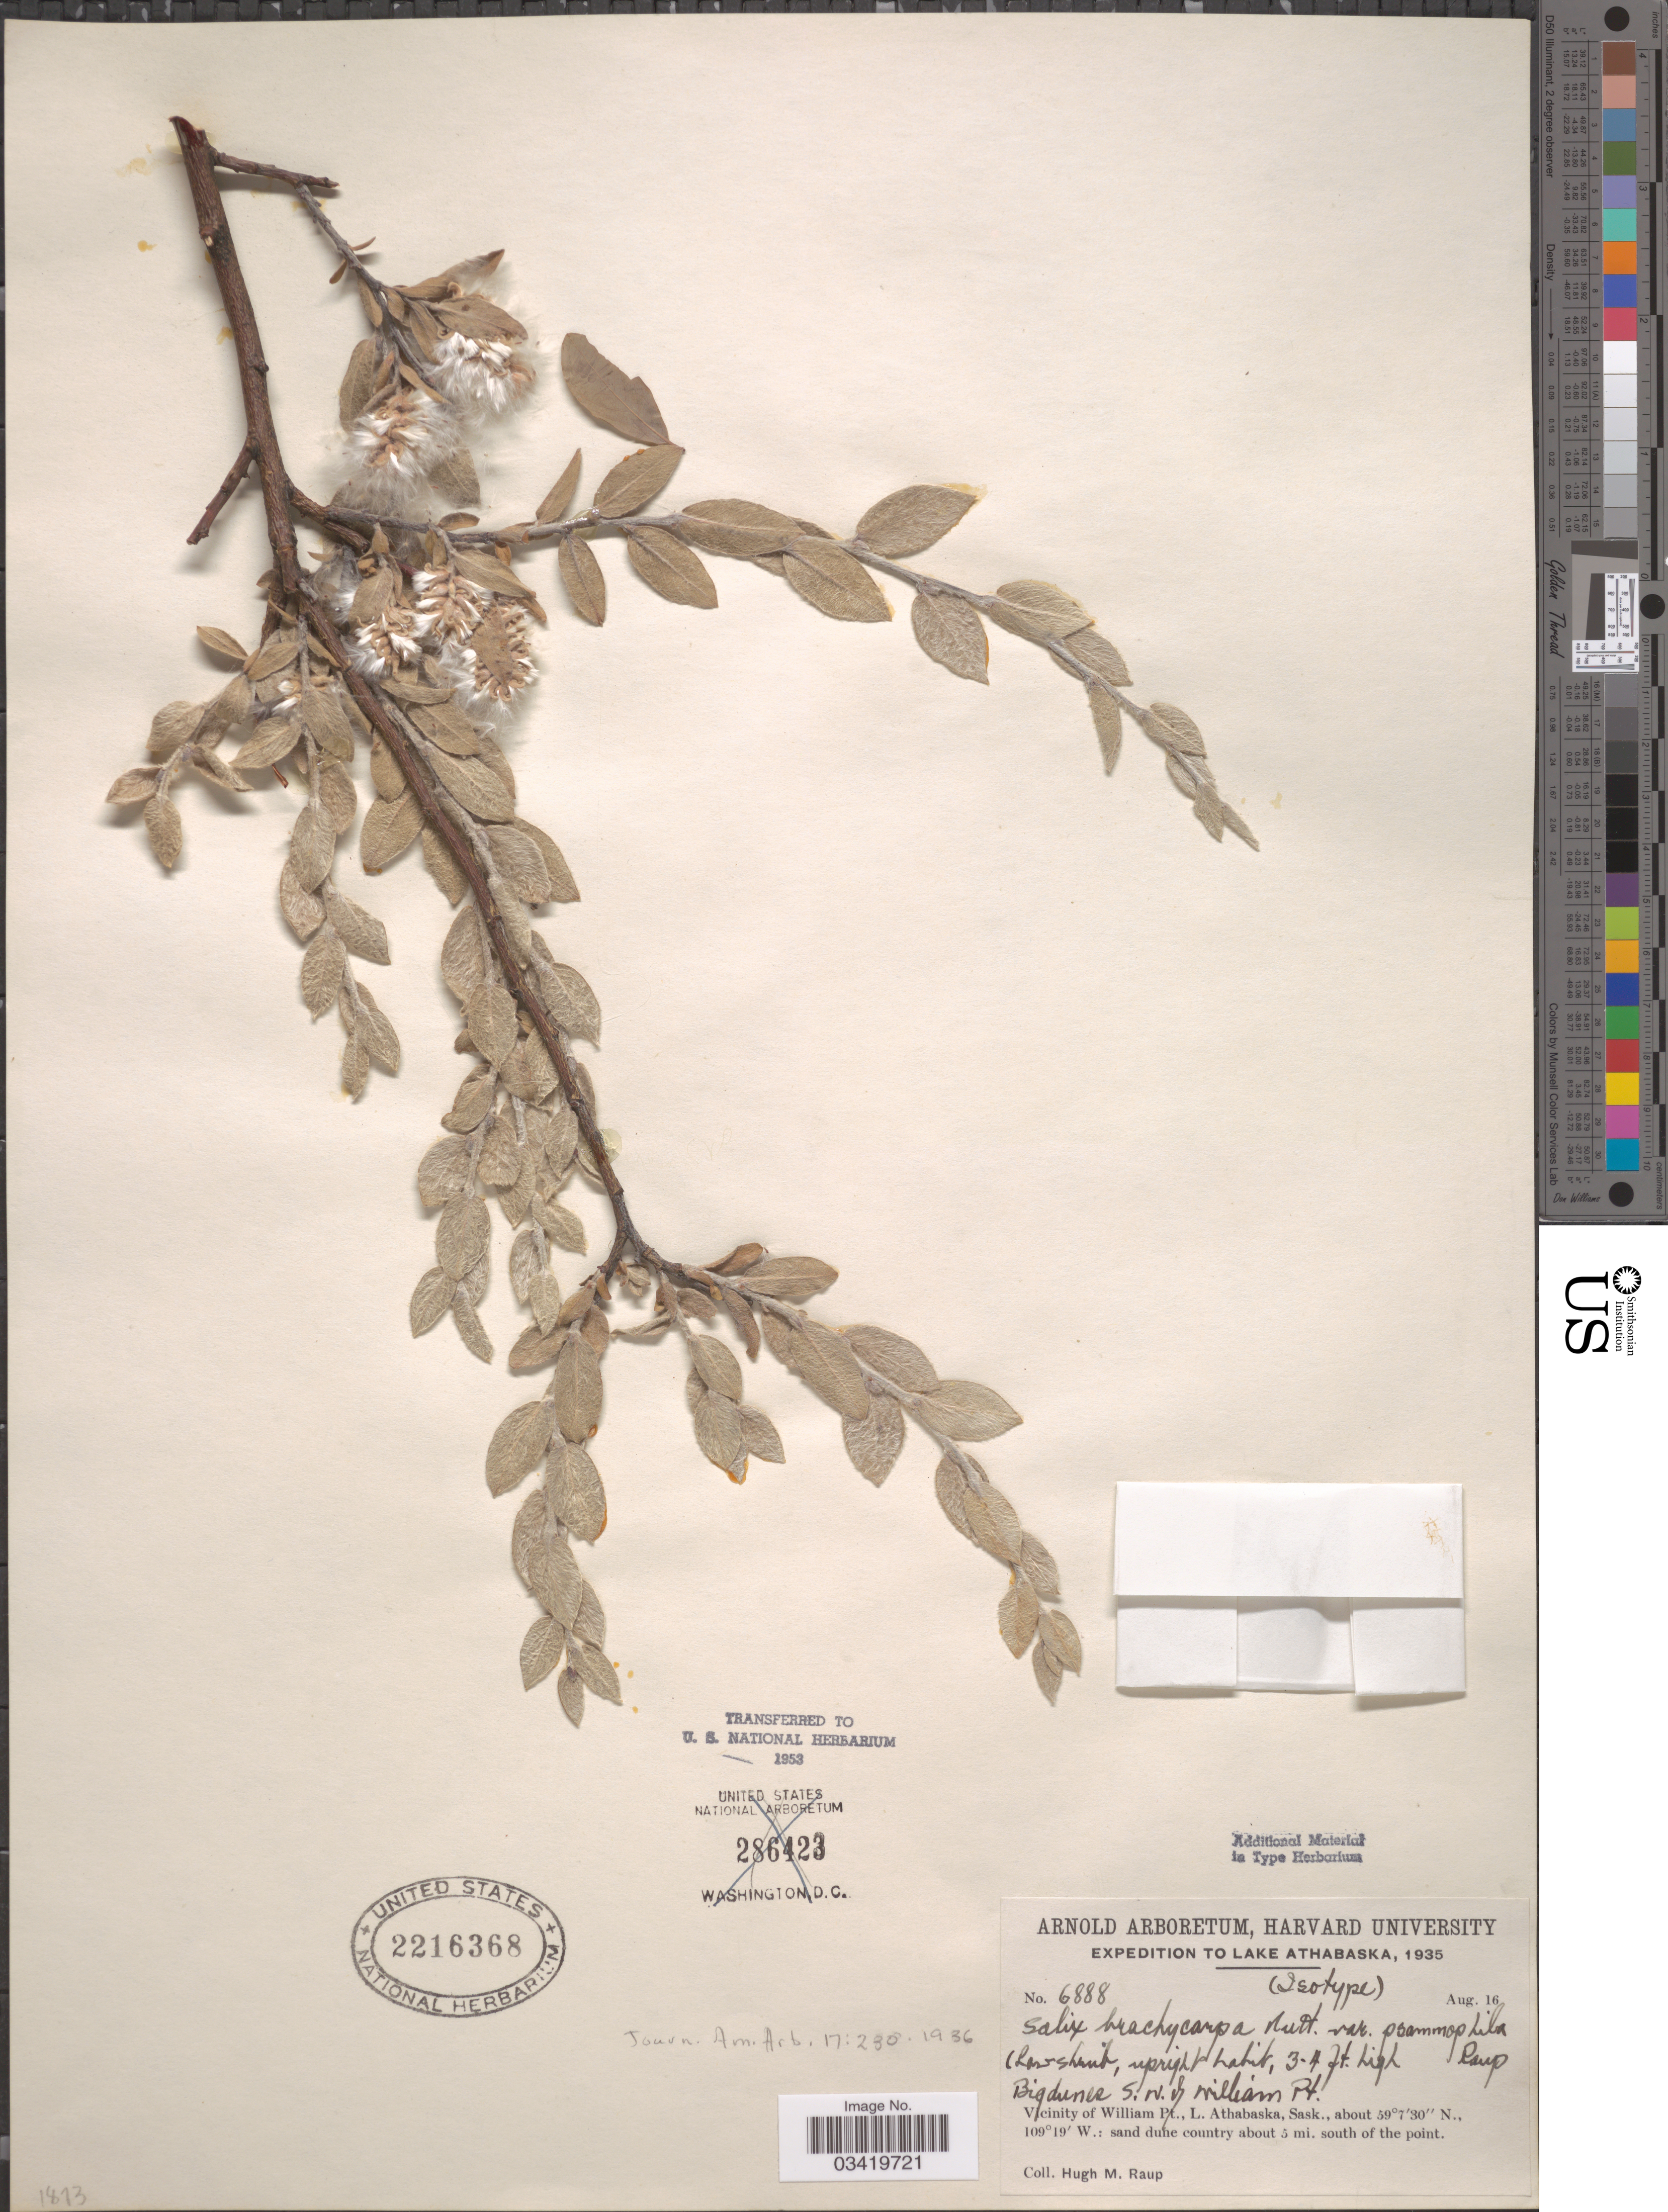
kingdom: Plantae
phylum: Tracheophyta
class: Magnoliopsida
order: Malpighiales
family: Salicaceae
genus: Salix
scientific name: Salix brachycarpa var. psammophila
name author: Raup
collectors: H. Raup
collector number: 6888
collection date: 1935-08-16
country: Canada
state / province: Saskatchewan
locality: Lake Athabaska. Big dunes S.W. of William Pt. Vicinity of William Pt., L. Athabaska. Sand dune country about 5 mi. south of the point.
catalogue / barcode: US 2216368